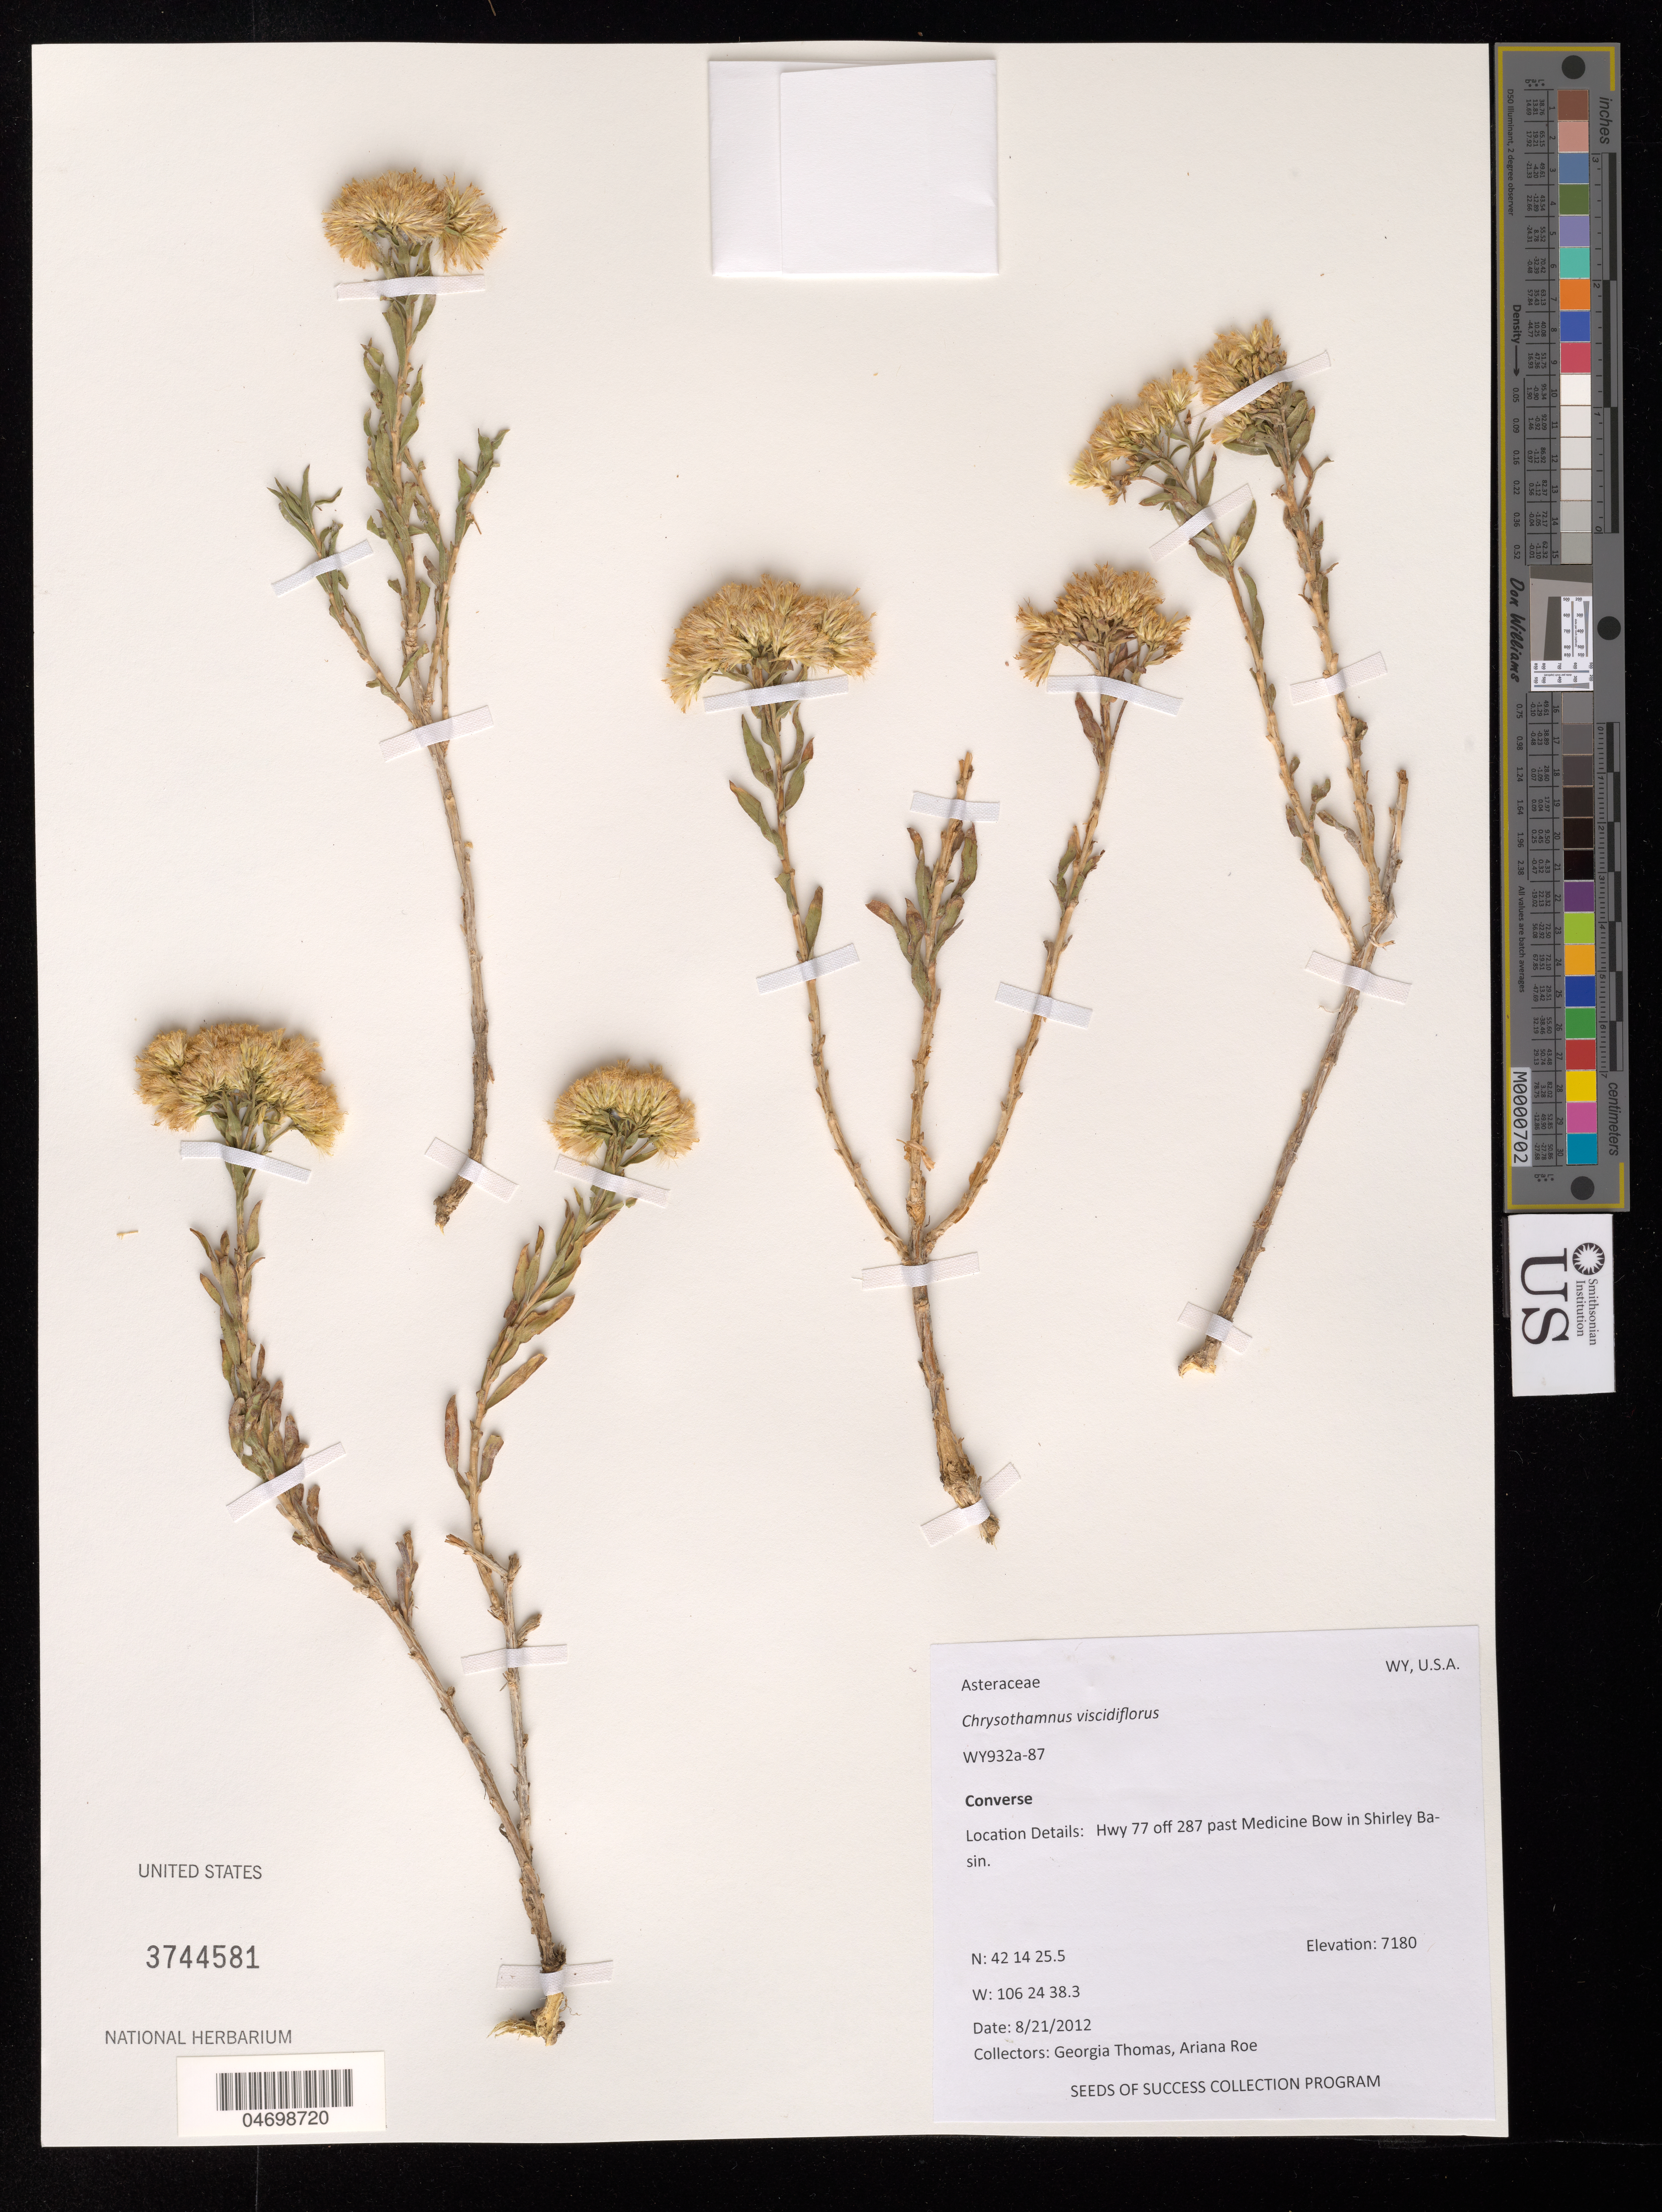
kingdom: Plantae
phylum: Tracheophyta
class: Magnoliopsida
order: Asterales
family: Asteraceae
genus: Chrysothamnus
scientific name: Chrysothamnus viscidiflorus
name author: (Hook.) Nutt.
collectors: G. Thomas & A. Roe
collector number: WY932A-87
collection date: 2012-08-21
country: United States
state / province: Wyoming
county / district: Converse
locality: Hwy 77 off 287 past Medicine Bow in Shirley Basin.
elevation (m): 2188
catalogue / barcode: US 3744581